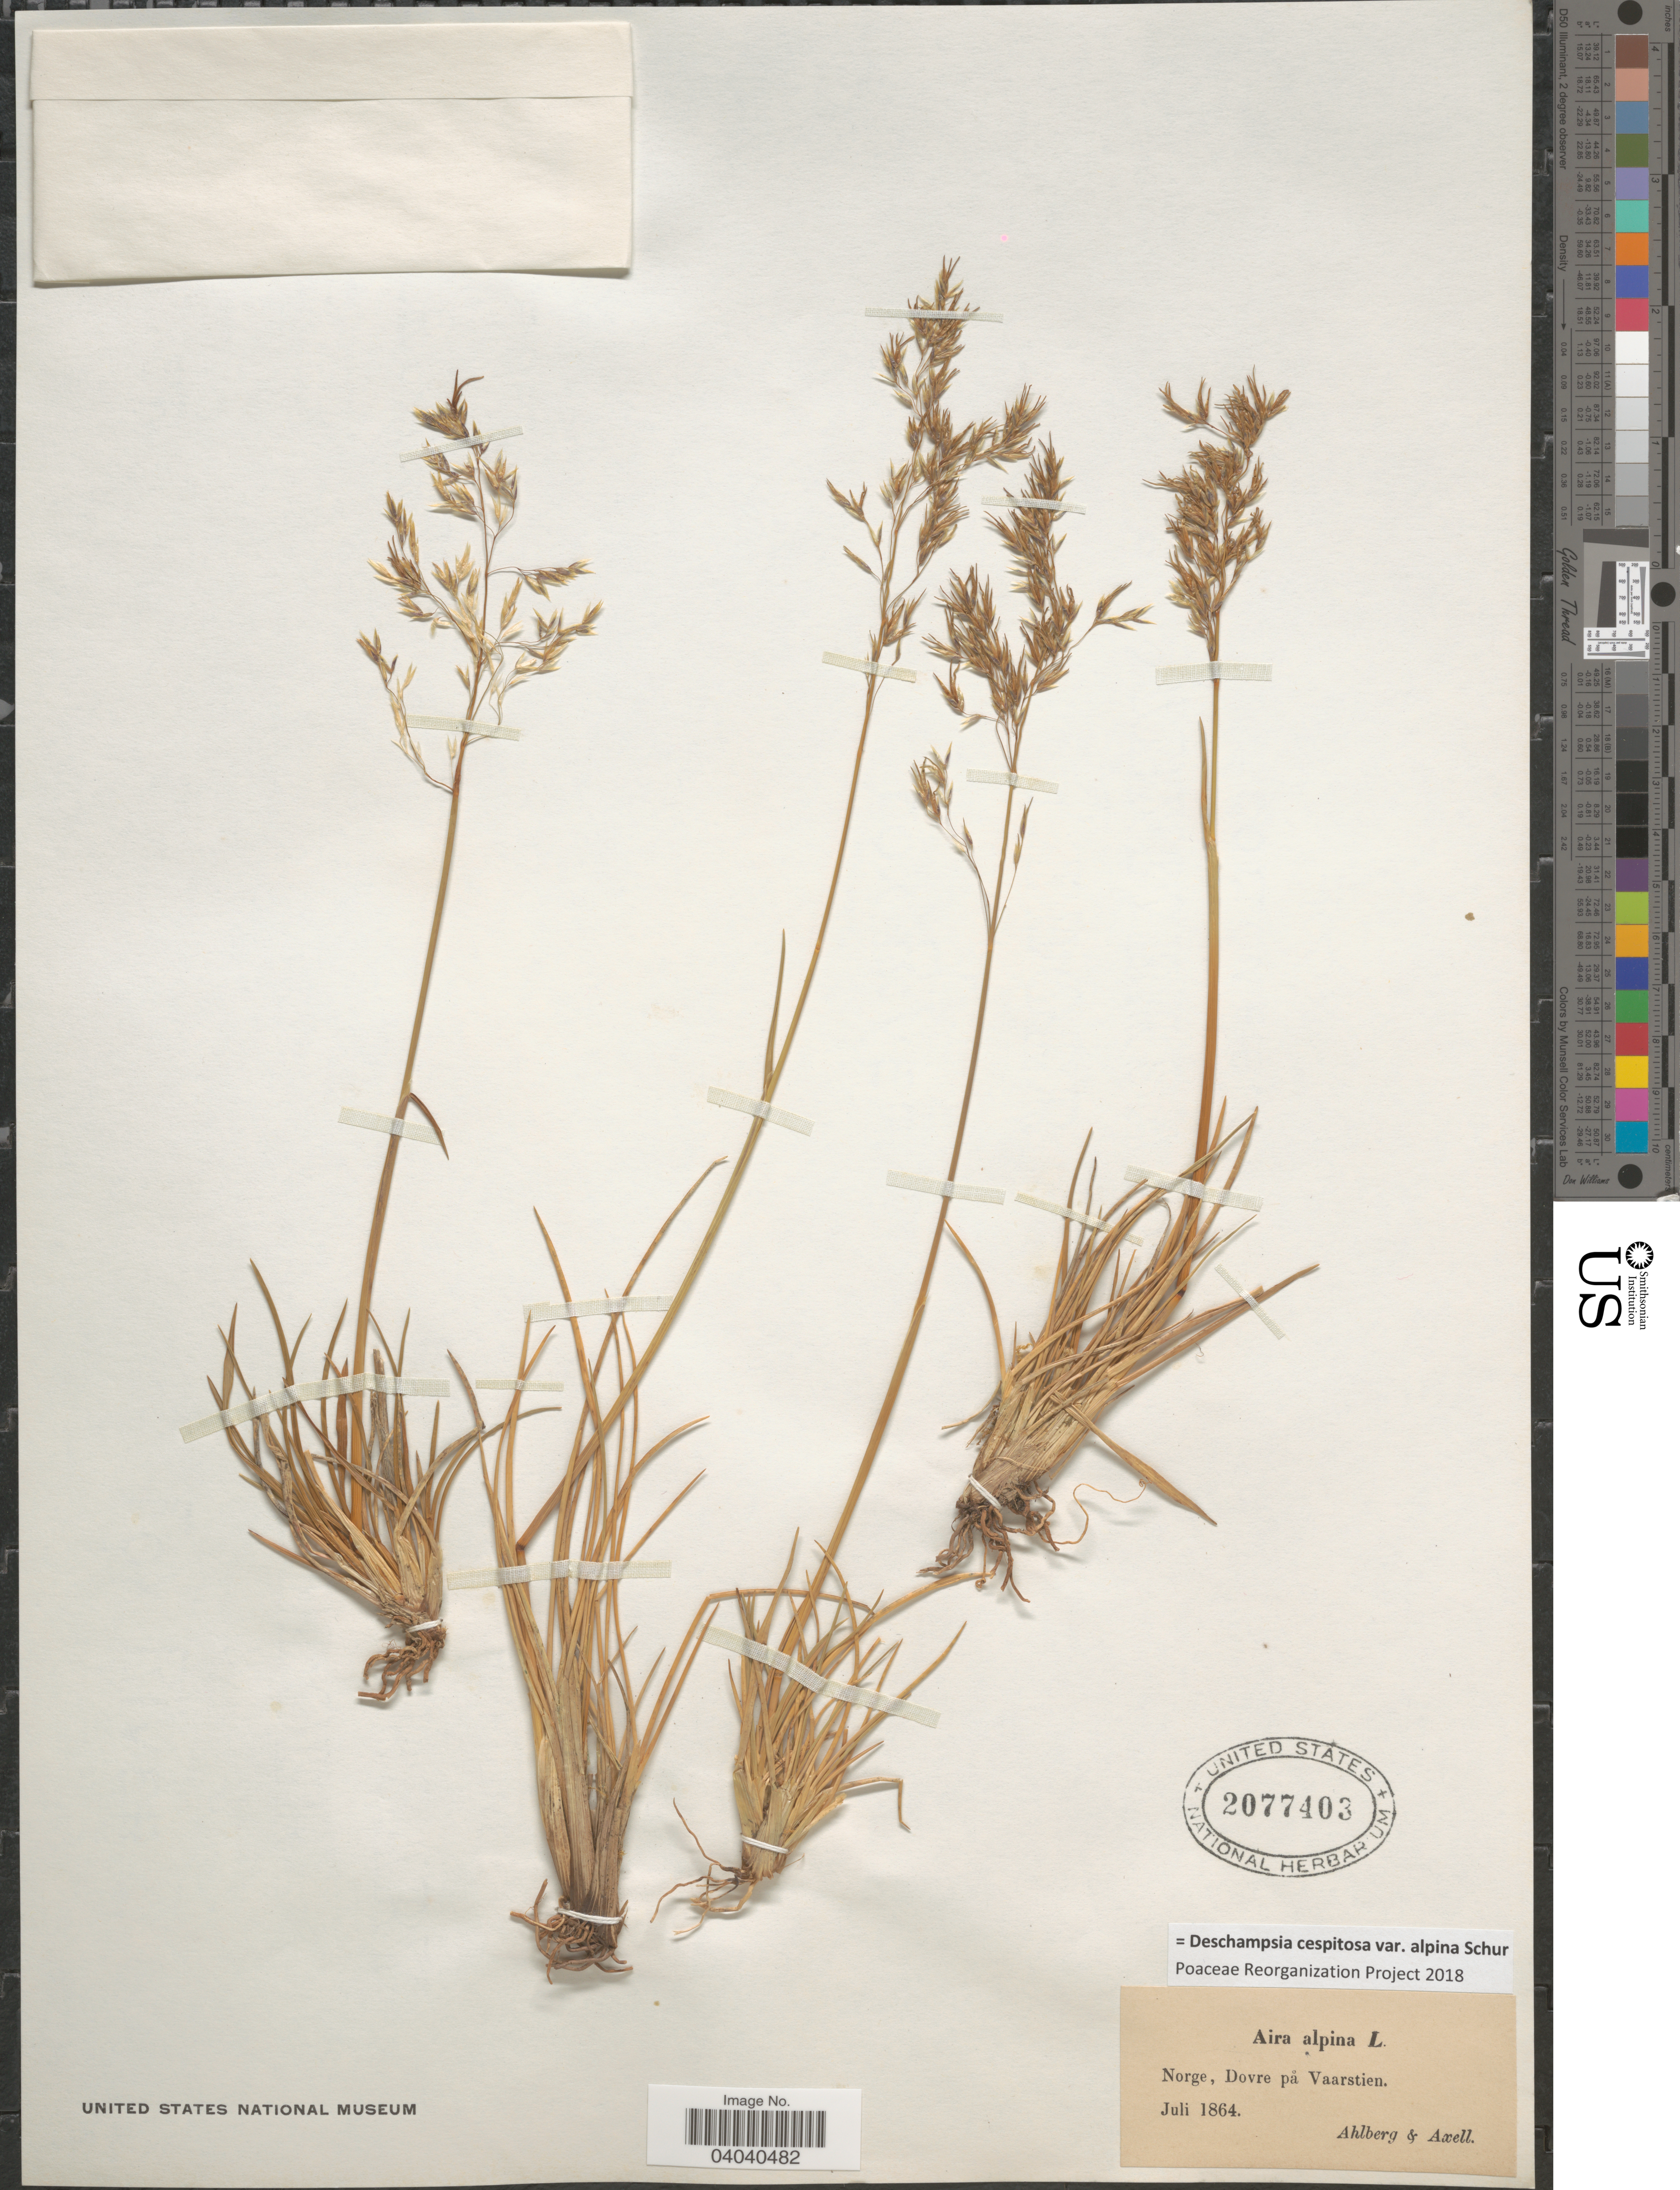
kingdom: Plantae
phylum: Tracheophyta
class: Liliopsida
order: Poales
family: Poaceae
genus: Deschampsia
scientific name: Deschampsia cespitosa var. alpina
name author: Vasey ex W.J. Beal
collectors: Ahlberg & Axell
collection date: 1864-07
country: Norway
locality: Norge, Dovre på Vaarstien.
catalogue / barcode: US 2077403